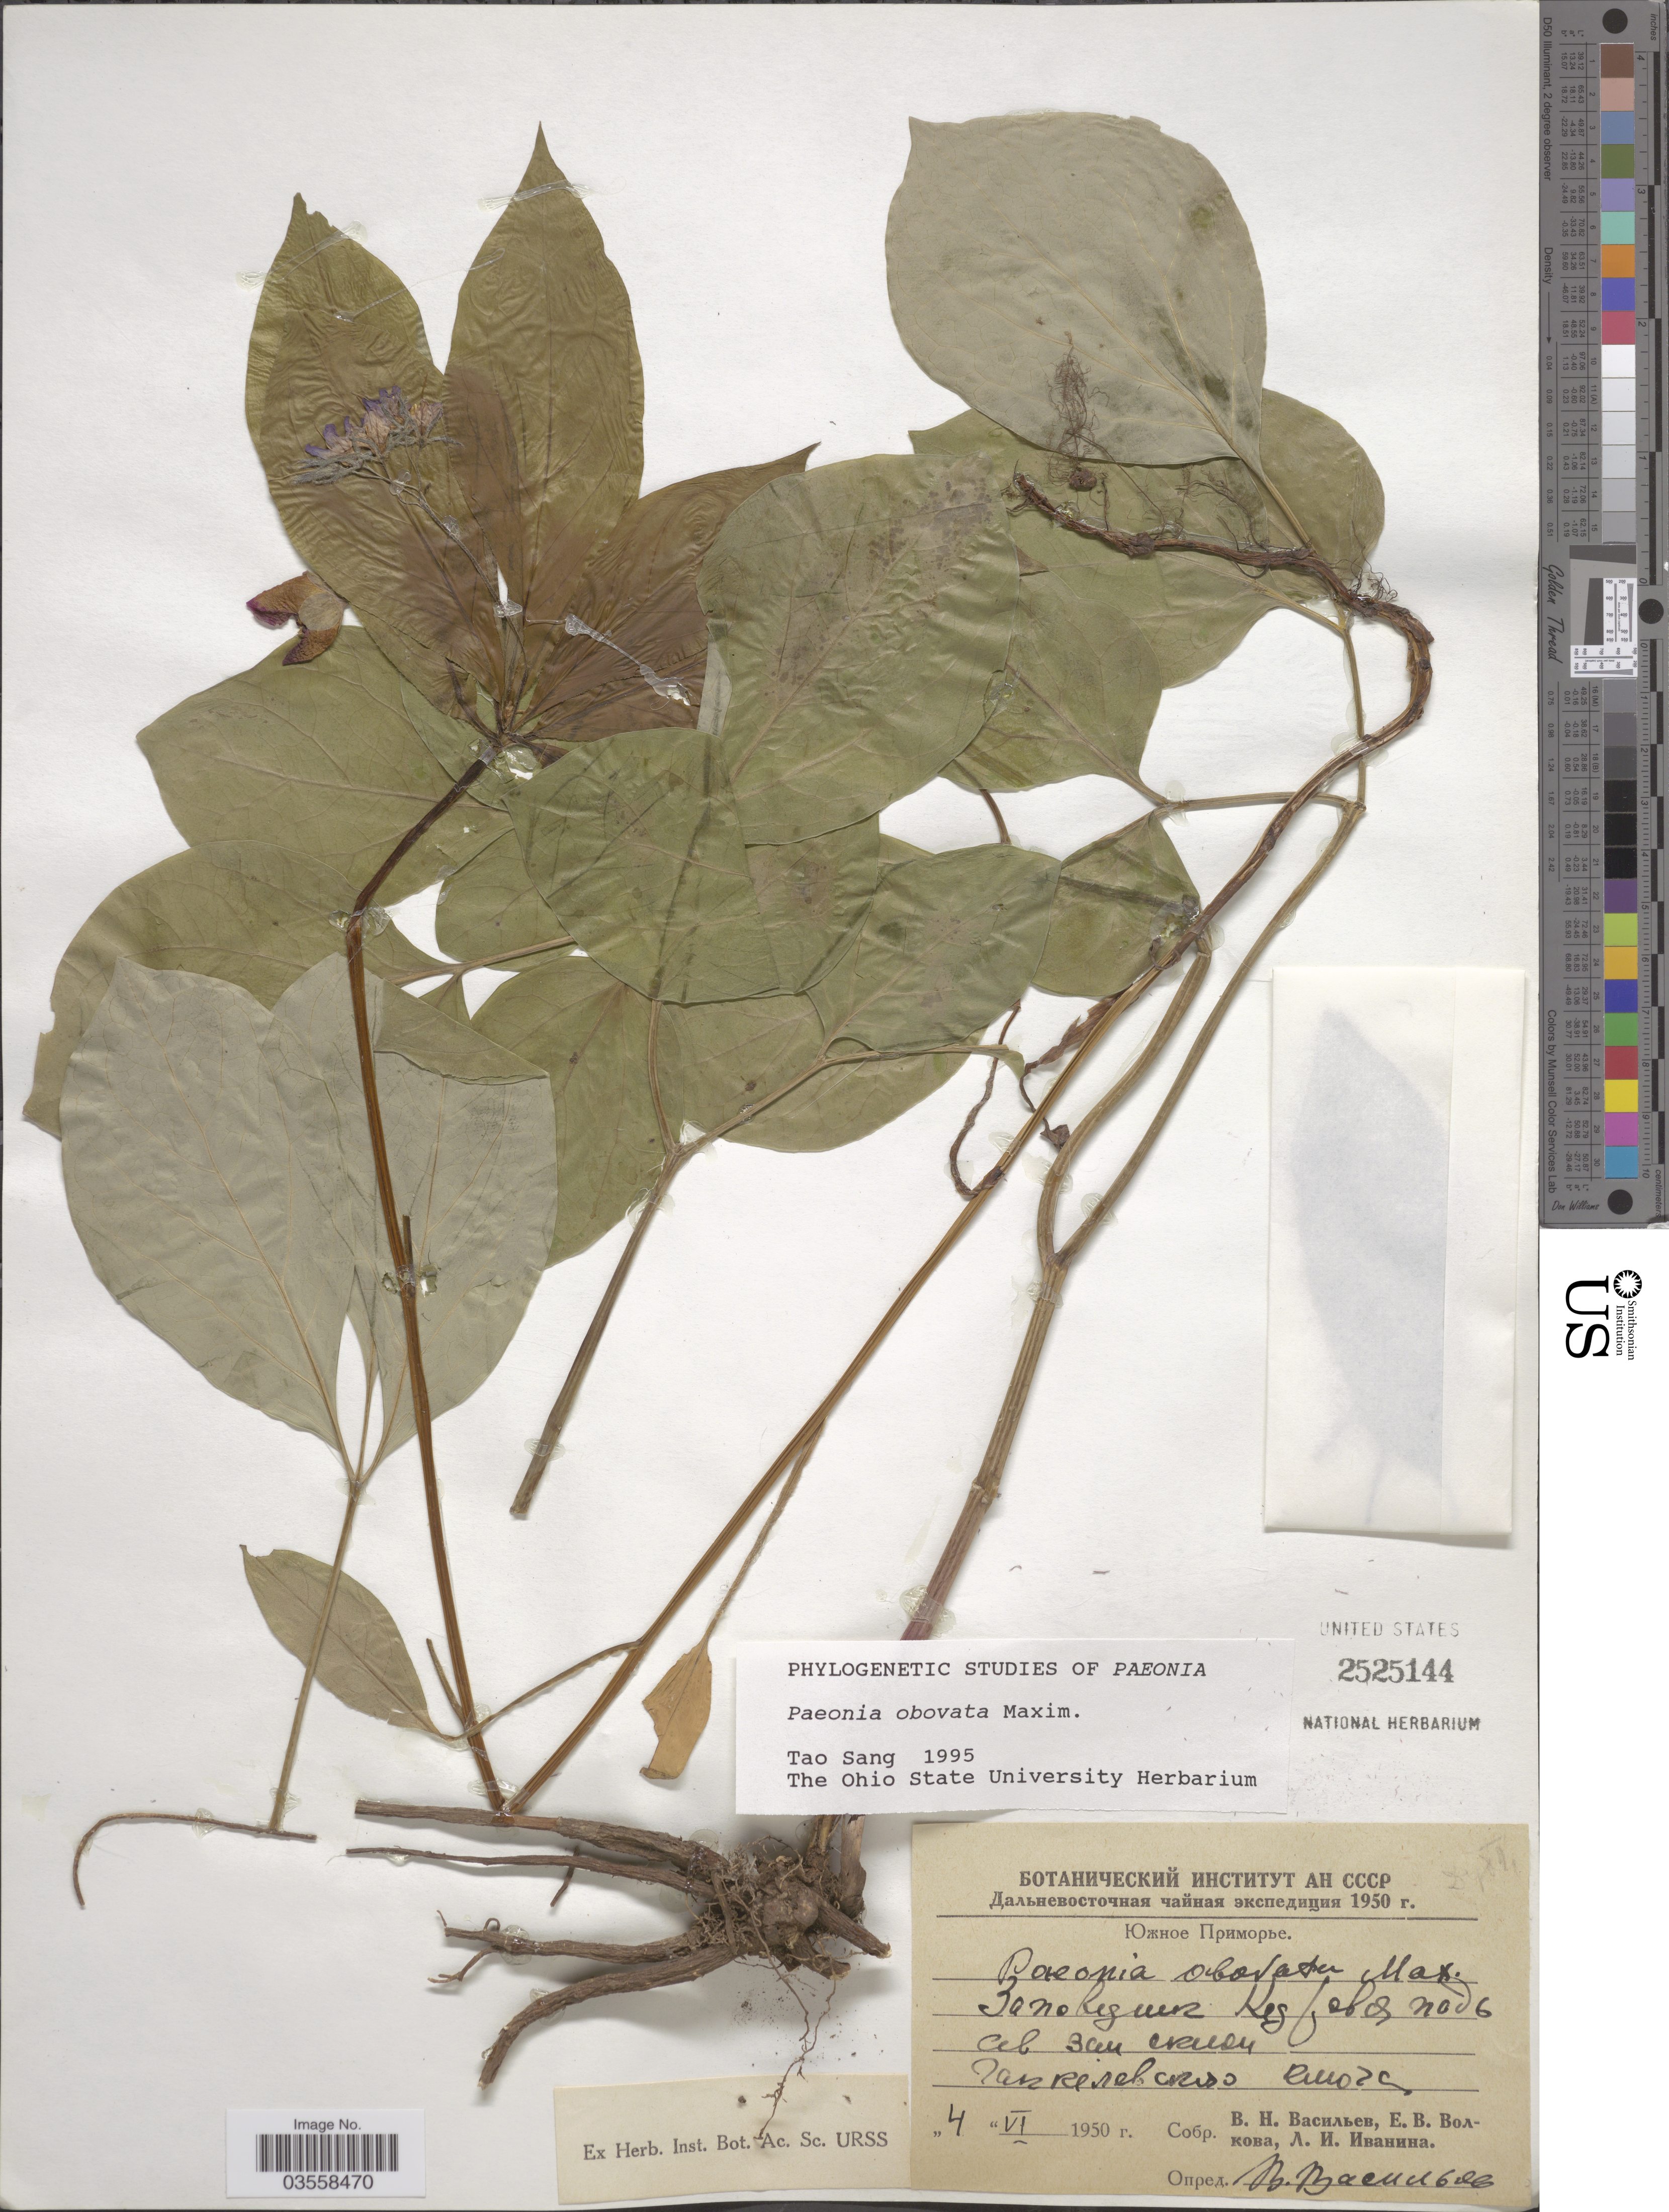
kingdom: Plantae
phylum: Tracheophyta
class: Magnoliopsida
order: Saxifragales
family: Paeoniaceae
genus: Paeonia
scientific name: Paeonia obovata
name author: Maxim.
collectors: V. Vasilev, E. V. Volkova & L. Ivanina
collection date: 1950-06-04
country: Russian Federation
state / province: Primorsky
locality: Zapovednik Kedrovaya Pad.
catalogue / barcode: US 2525144